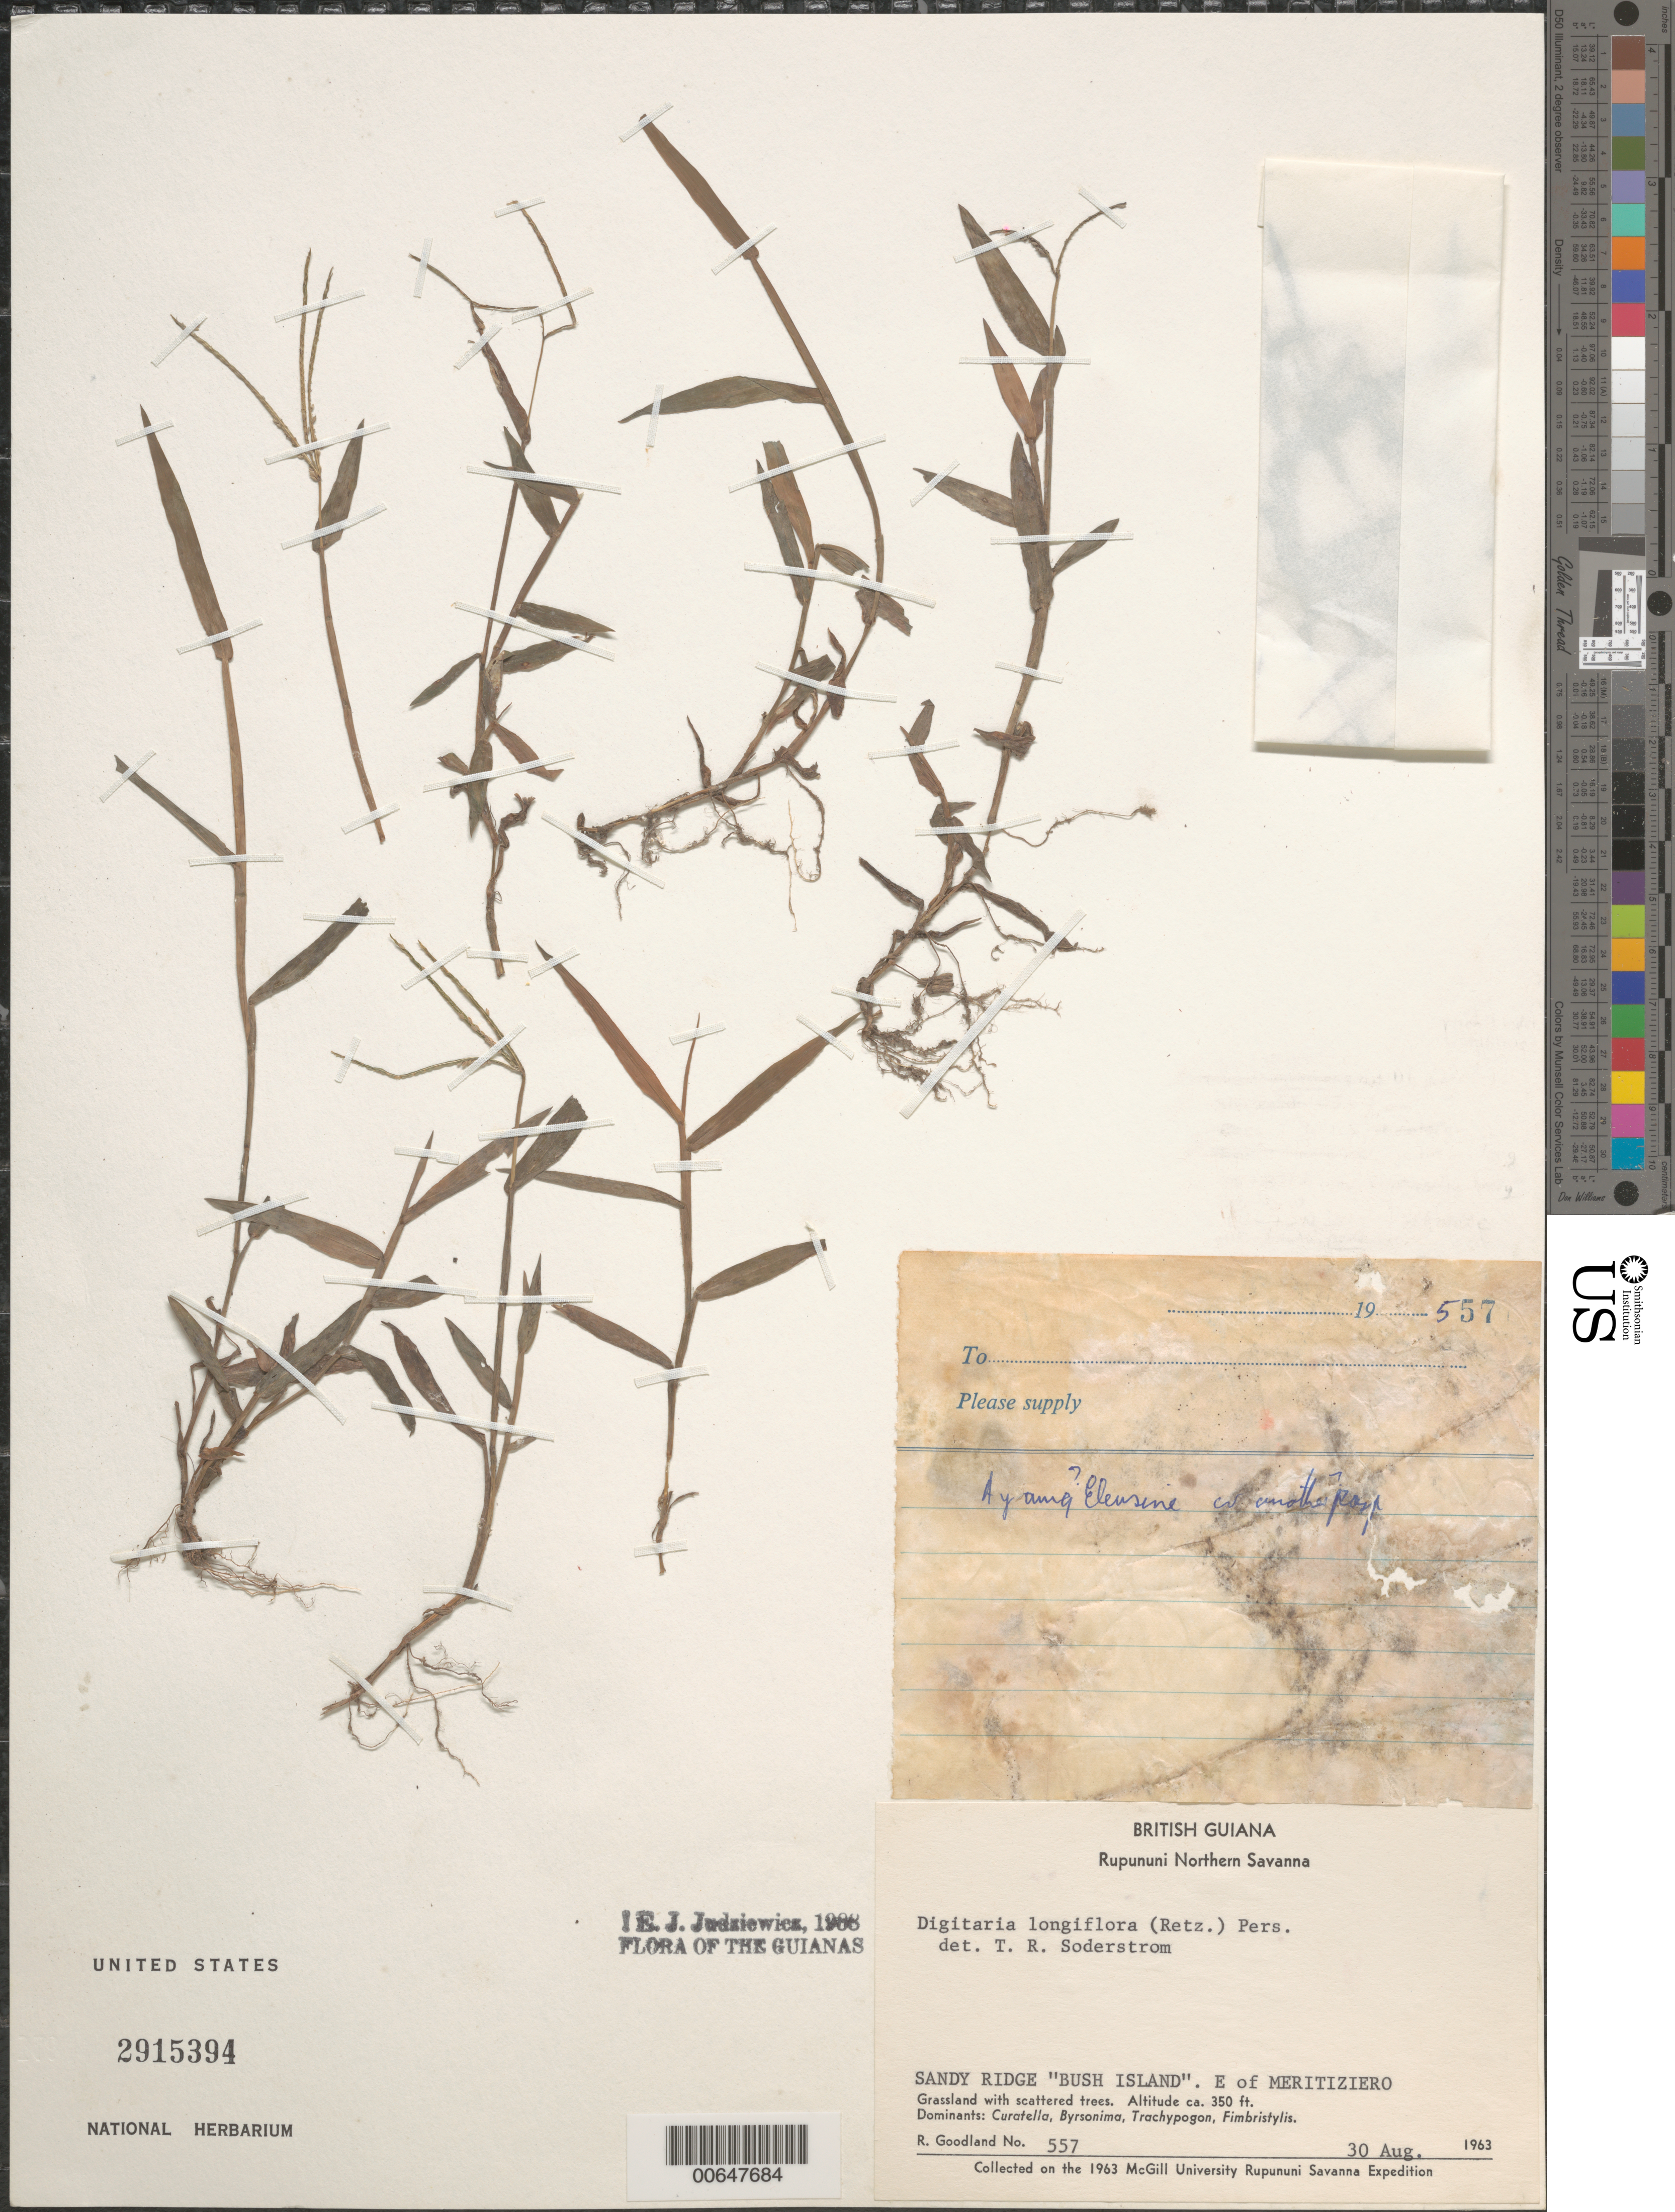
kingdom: Plantae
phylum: Tracheophyta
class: Liliopsida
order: Poales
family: Poaceae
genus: Digitaria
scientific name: Digitaria longiflora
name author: (Retz.) Pers.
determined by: Judziewicz, E. J.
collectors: R. Goodland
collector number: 557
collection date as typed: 30-Aug-63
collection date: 1963-08-30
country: Guyana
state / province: U. Takutu-U. Essequibo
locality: Rupununi Northern Savanna, E of Meritiziero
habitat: Sandy ridge, "Bush Island". Grassland with scattered trees. Dominants: Curatella, Byrsonima, Trachypogon, Fimbristylis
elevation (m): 107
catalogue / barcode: US 2915394